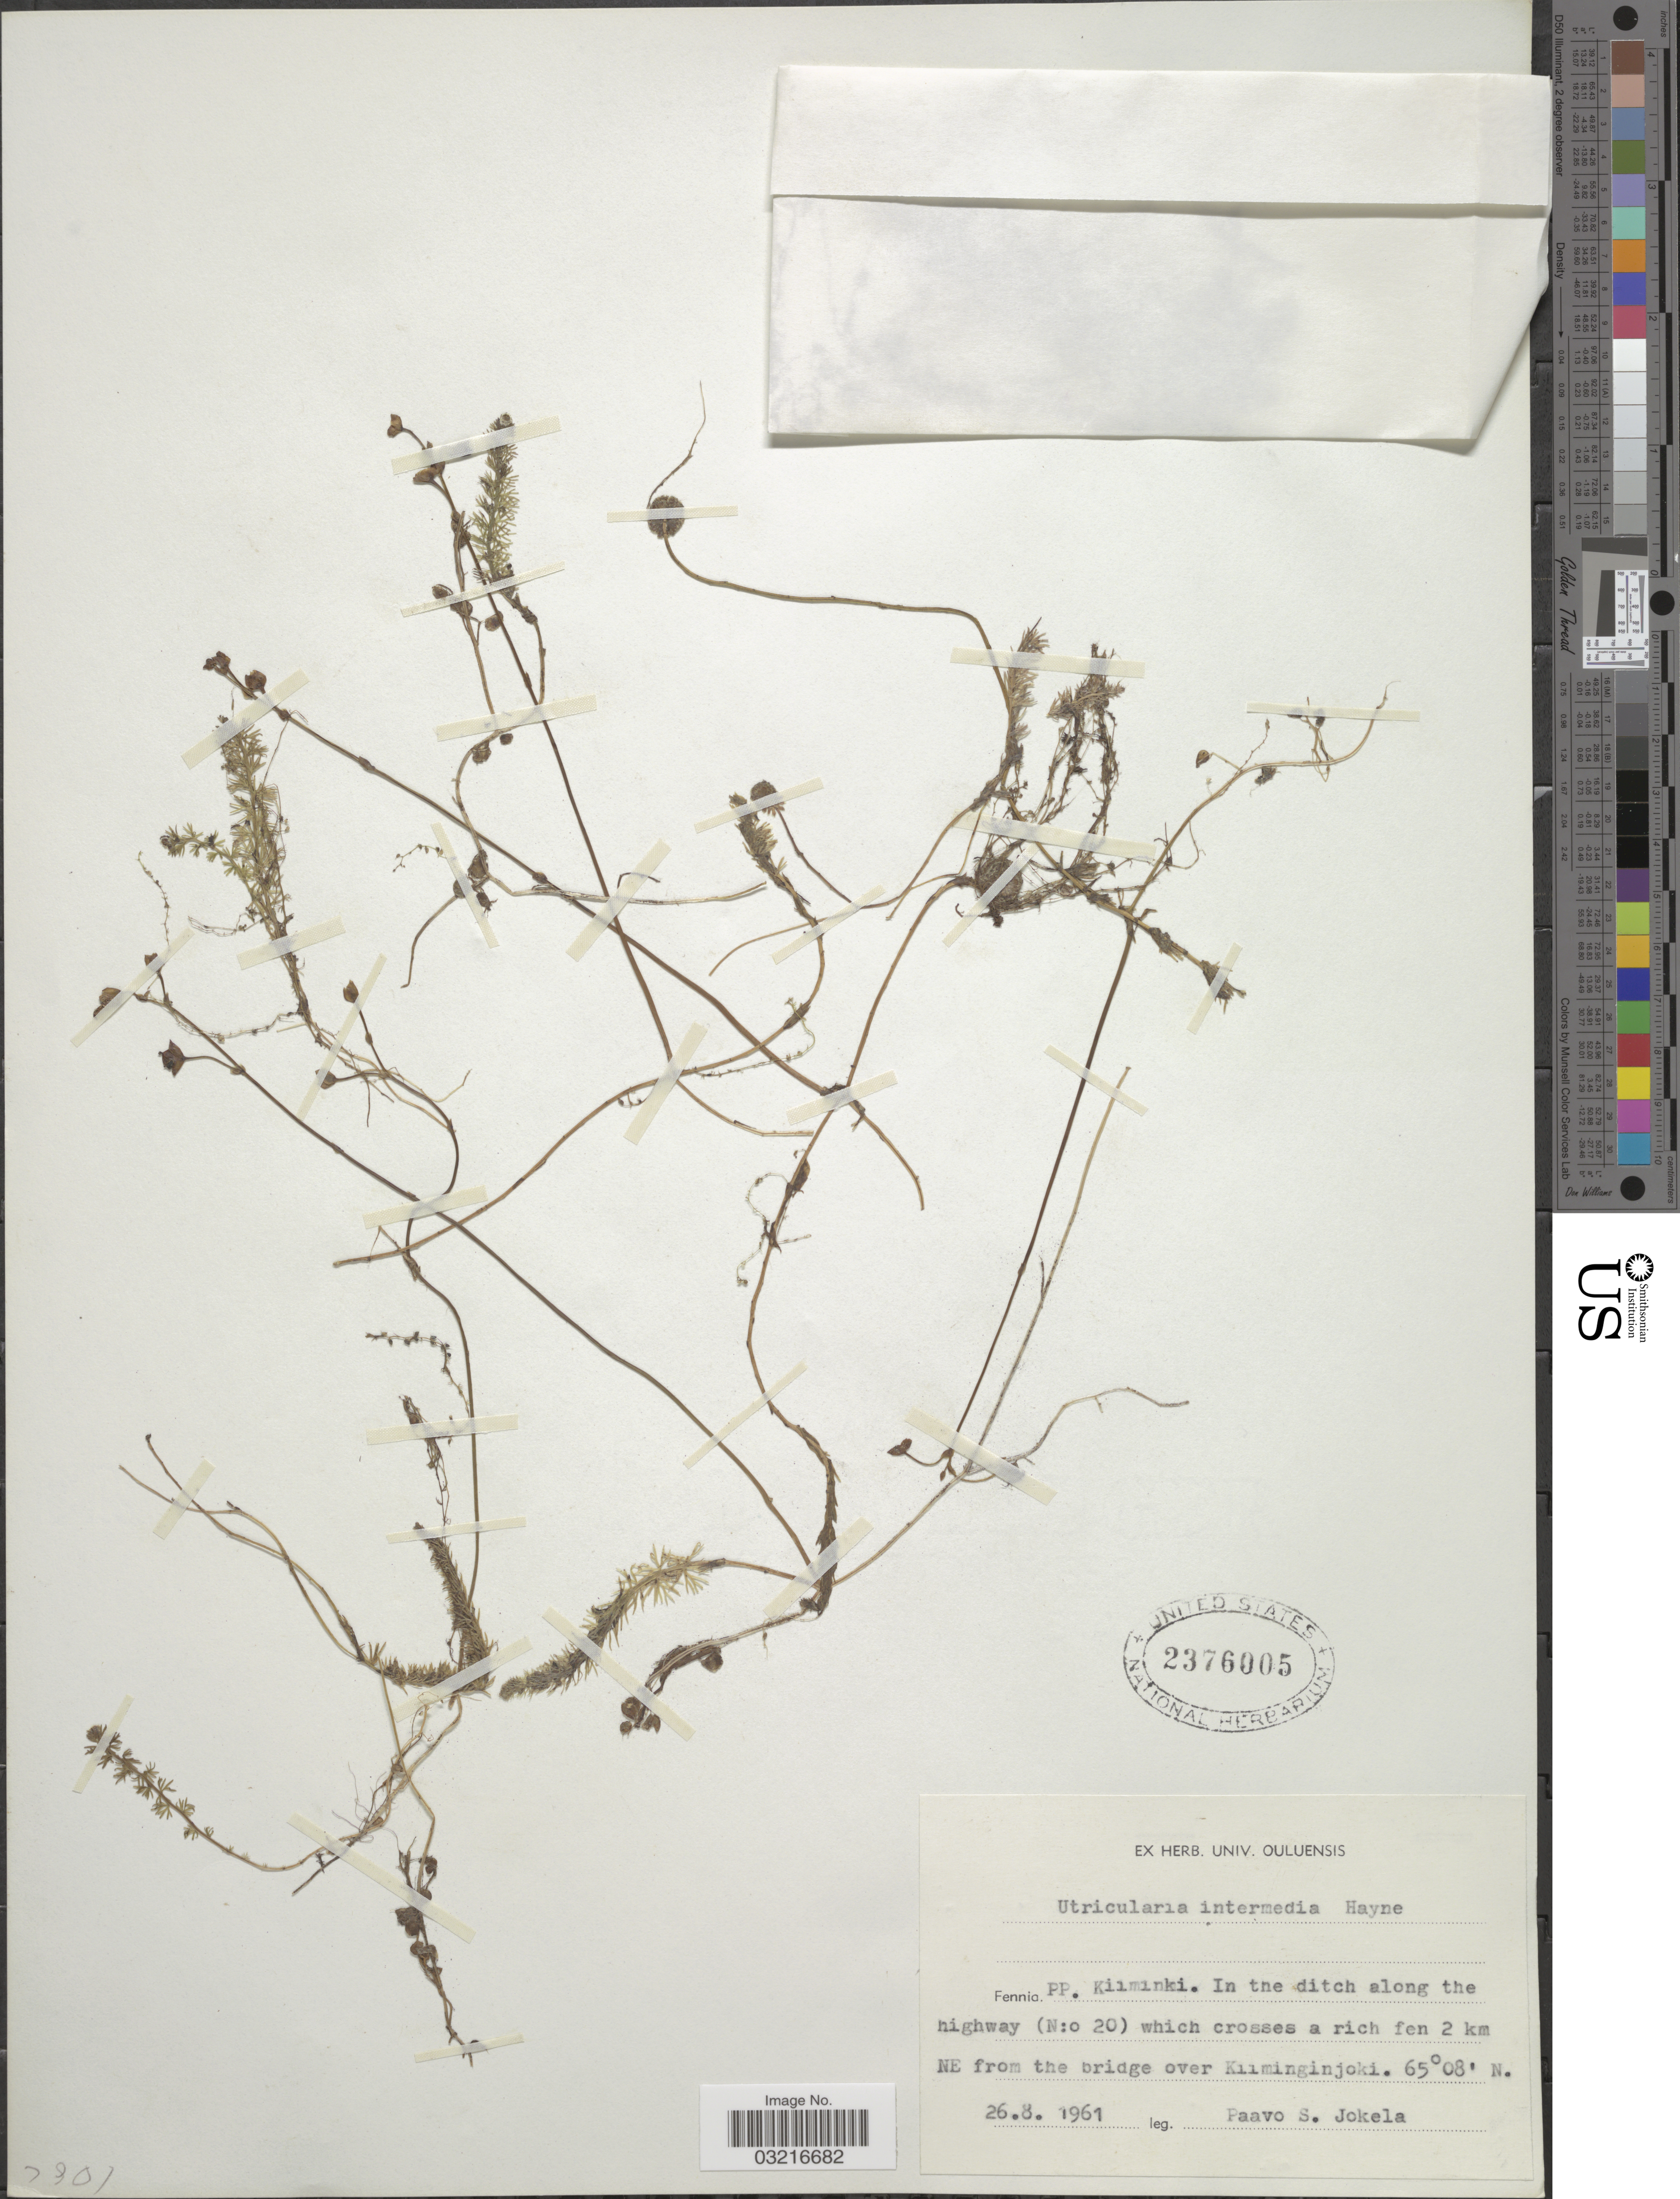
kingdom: Plantae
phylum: Tracheophyta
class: Magnoliopsida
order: Lamiales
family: Lentibulariaceae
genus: Utricularia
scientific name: Utricularia intermedia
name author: Hayne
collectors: P. Jokela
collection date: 1961-08-26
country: Finland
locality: Fennia. PP. Kilminki. In the ditch along the highway (N:o 20) which crosses a rich fen 2 km NE from the bridge over Kilminginjoki.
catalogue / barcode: US 2376005